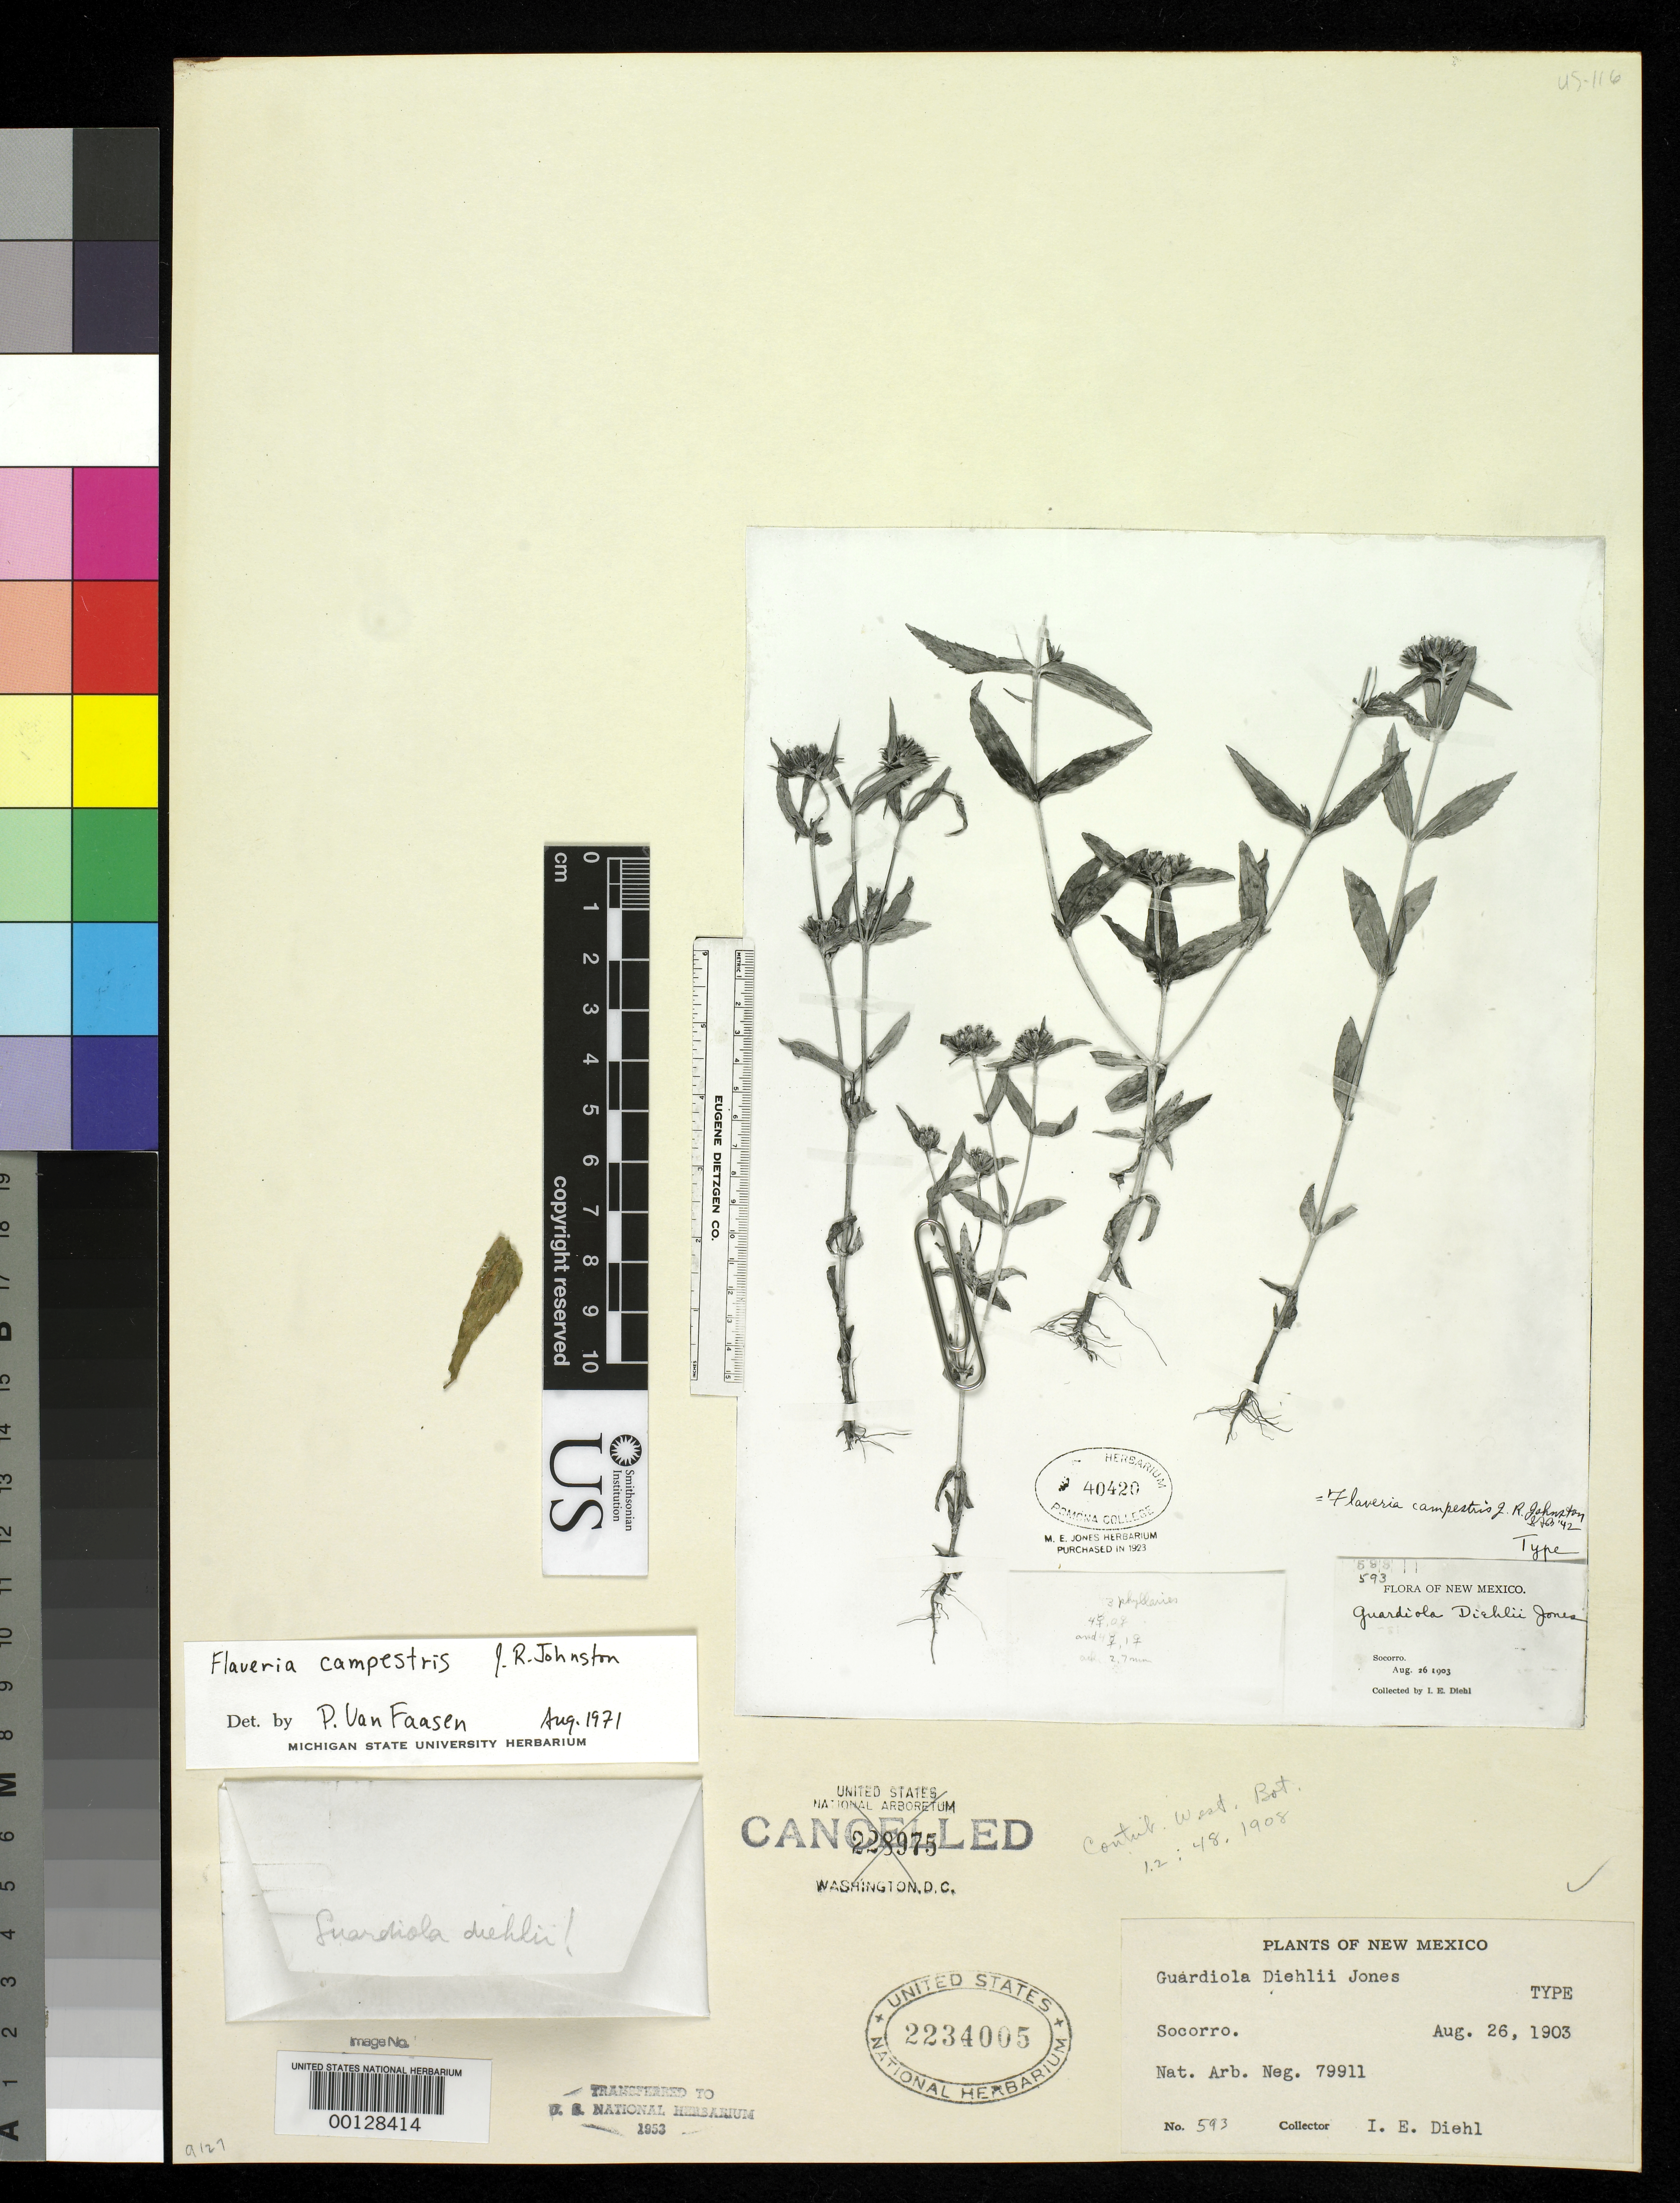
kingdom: Plantae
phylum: Tracheophyta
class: Magnoliopsida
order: Asterales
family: Asteraceae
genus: Guardiola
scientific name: Guardiola diehlii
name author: M.E. Jones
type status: Type Fragment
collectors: I. Diehl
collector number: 593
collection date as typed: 26 Aug 1903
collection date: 1903-08-26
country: United States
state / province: New Mexico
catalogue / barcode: US 2234005